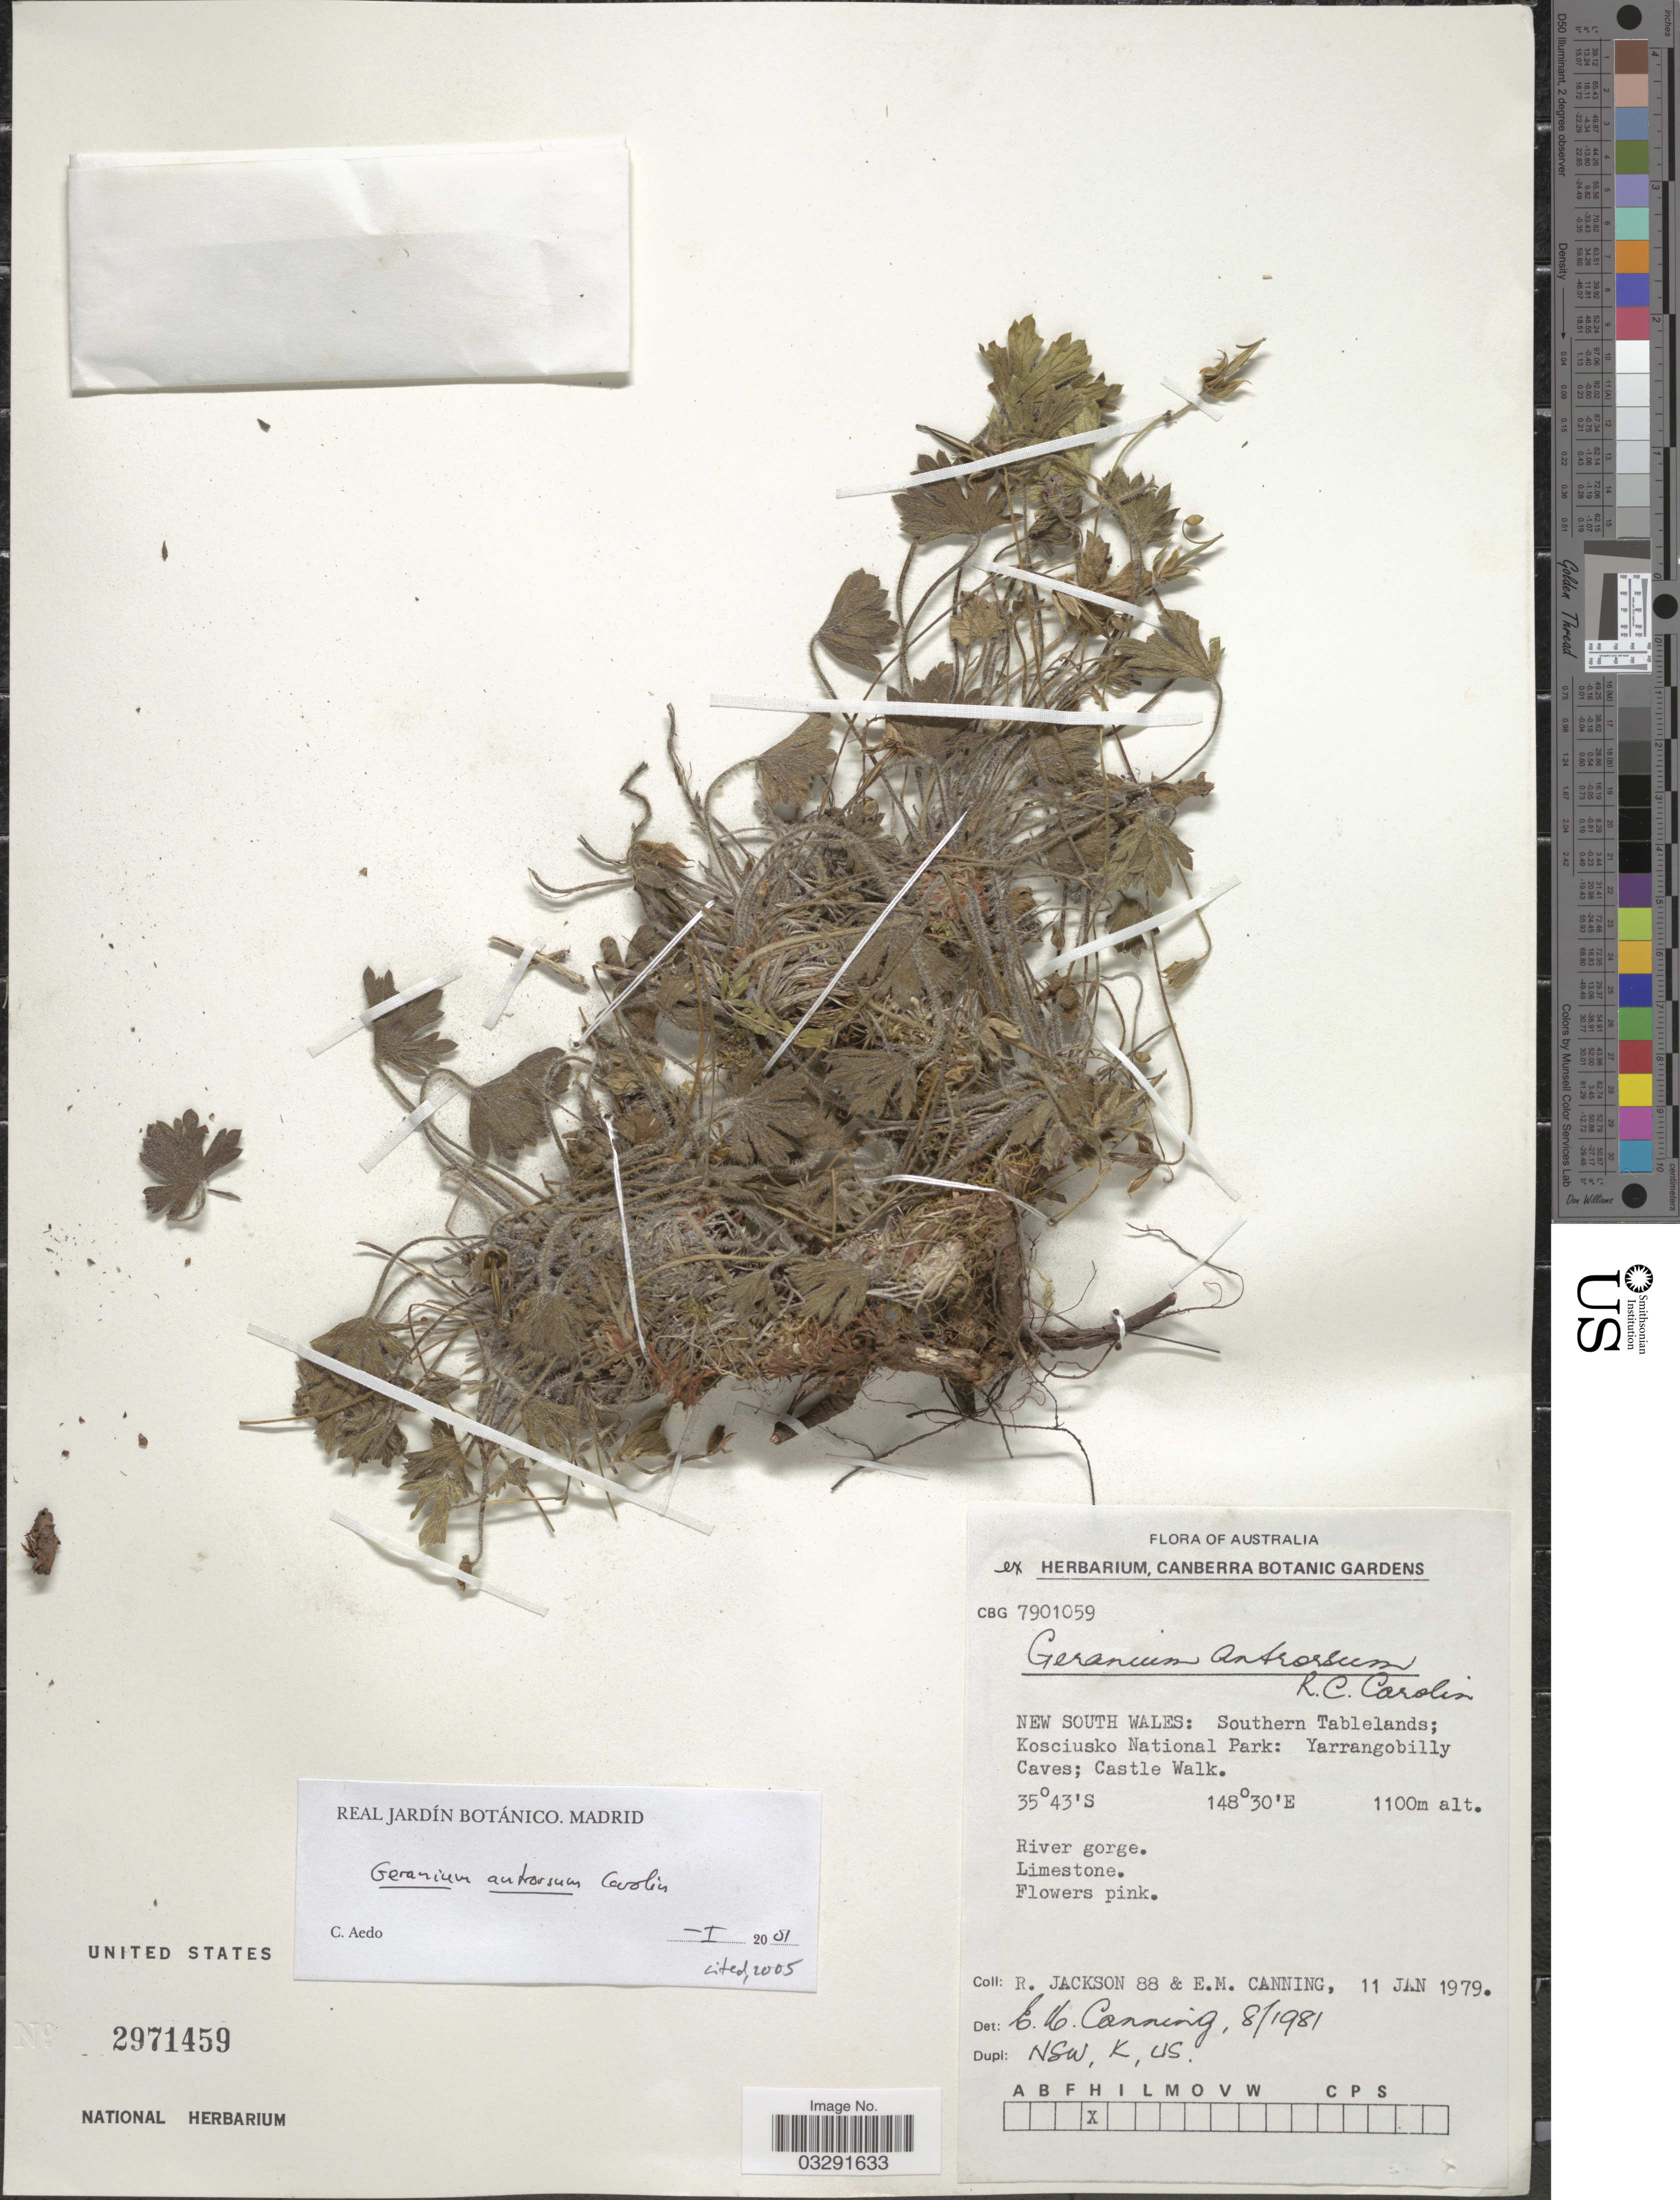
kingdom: Plantae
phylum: Tracheophyta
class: Magnoliopsida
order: Geraniales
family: Geraniaceae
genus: Geranium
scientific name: Geranium antrorsum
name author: Carolin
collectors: R. Jackson & E. Canning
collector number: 88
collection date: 1979-01-11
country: Australia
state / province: New South Wales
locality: Southern Tablelands; Kosciusko National Park: Yarrangobilly Caves; Castle Walk.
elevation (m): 1100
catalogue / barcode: US 2971459